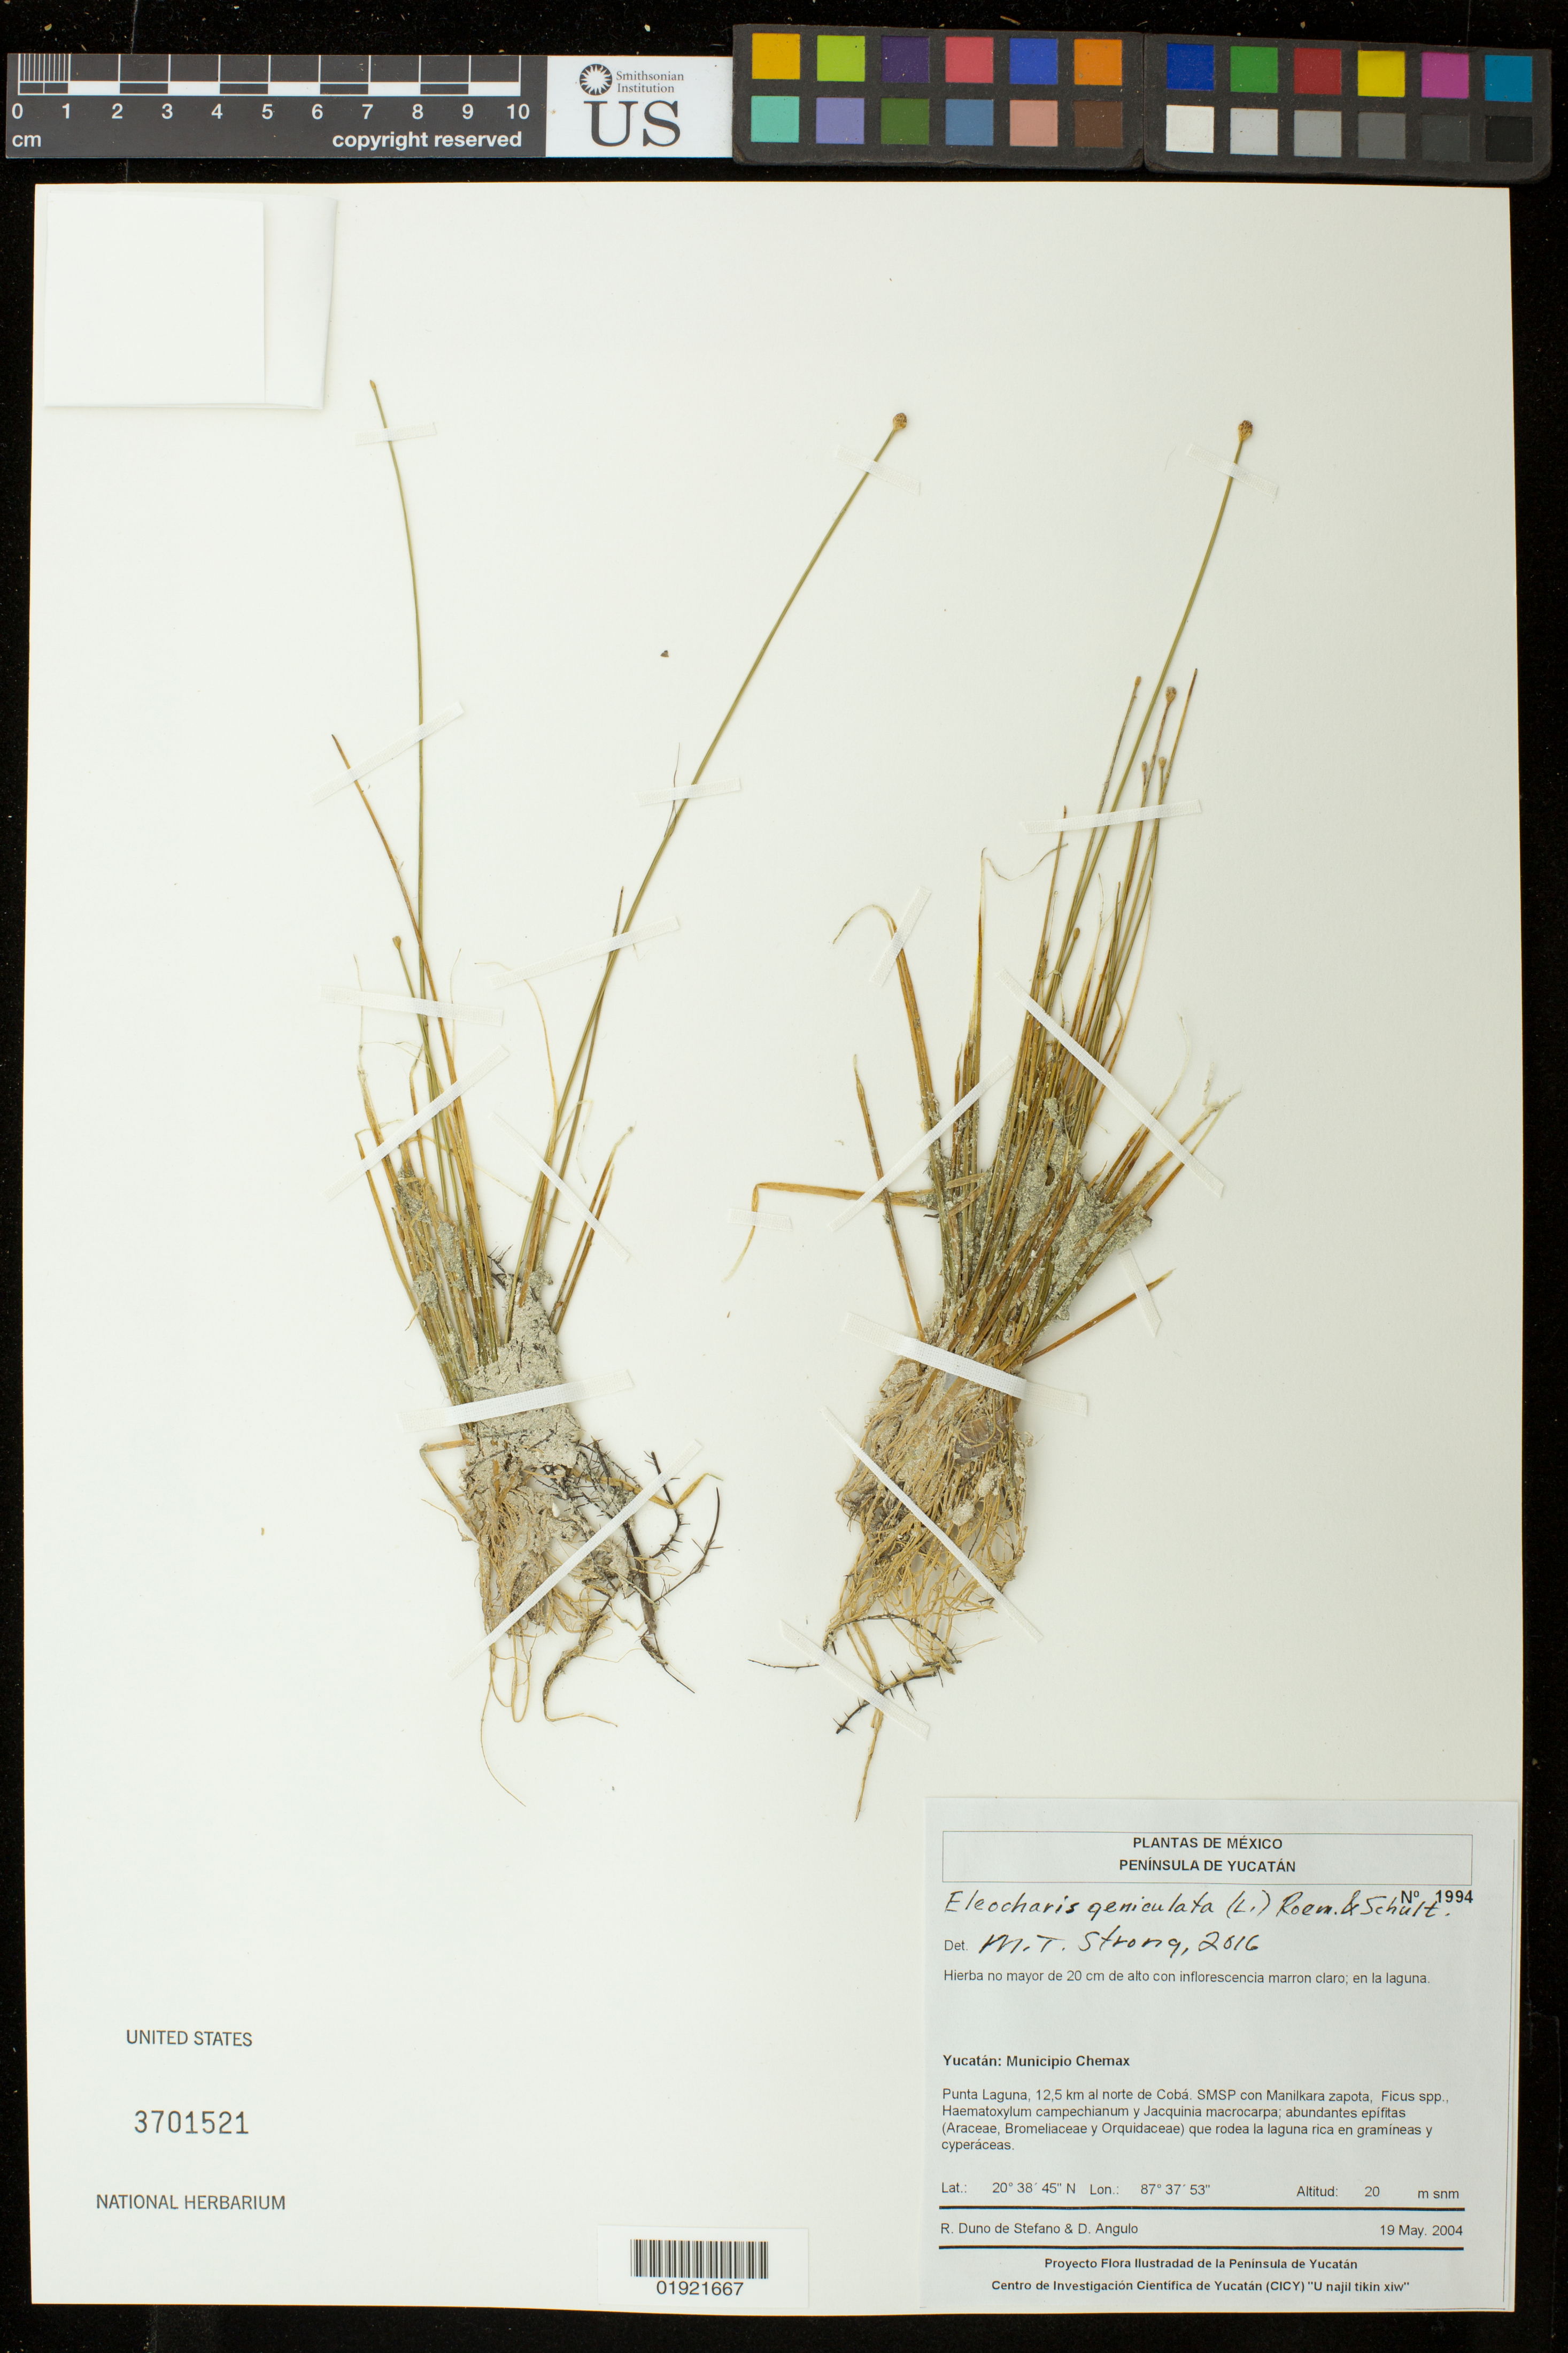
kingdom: Plantae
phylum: Tracheophyta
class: Liliopsida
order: Poales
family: Cyperaceae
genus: Eleocharis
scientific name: Eleocharis geniculata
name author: (L.) Roem. & Schult.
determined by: Strong, M. T., (US), Smithsonian Institution - National Museum of Natural History (UNITED STATES)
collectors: R. Duno de Stefano & D. Angulo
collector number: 1994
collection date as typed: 19 May. 2004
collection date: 2004-05-19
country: Mexico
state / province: Yucatán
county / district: Chemax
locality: Punta Laguna, 12,5 km al norte de Coba.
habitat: SMSP con Manilkara zapota, Ficus spp., Haematoxylum campechianum y Jacquinia macrocarpa; abundantes epifitas que rodea la laguna rica en gramineas y cyperaceas.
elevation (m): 20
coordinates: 20 38 45 N, 87 37 53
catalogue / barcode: US 3701521